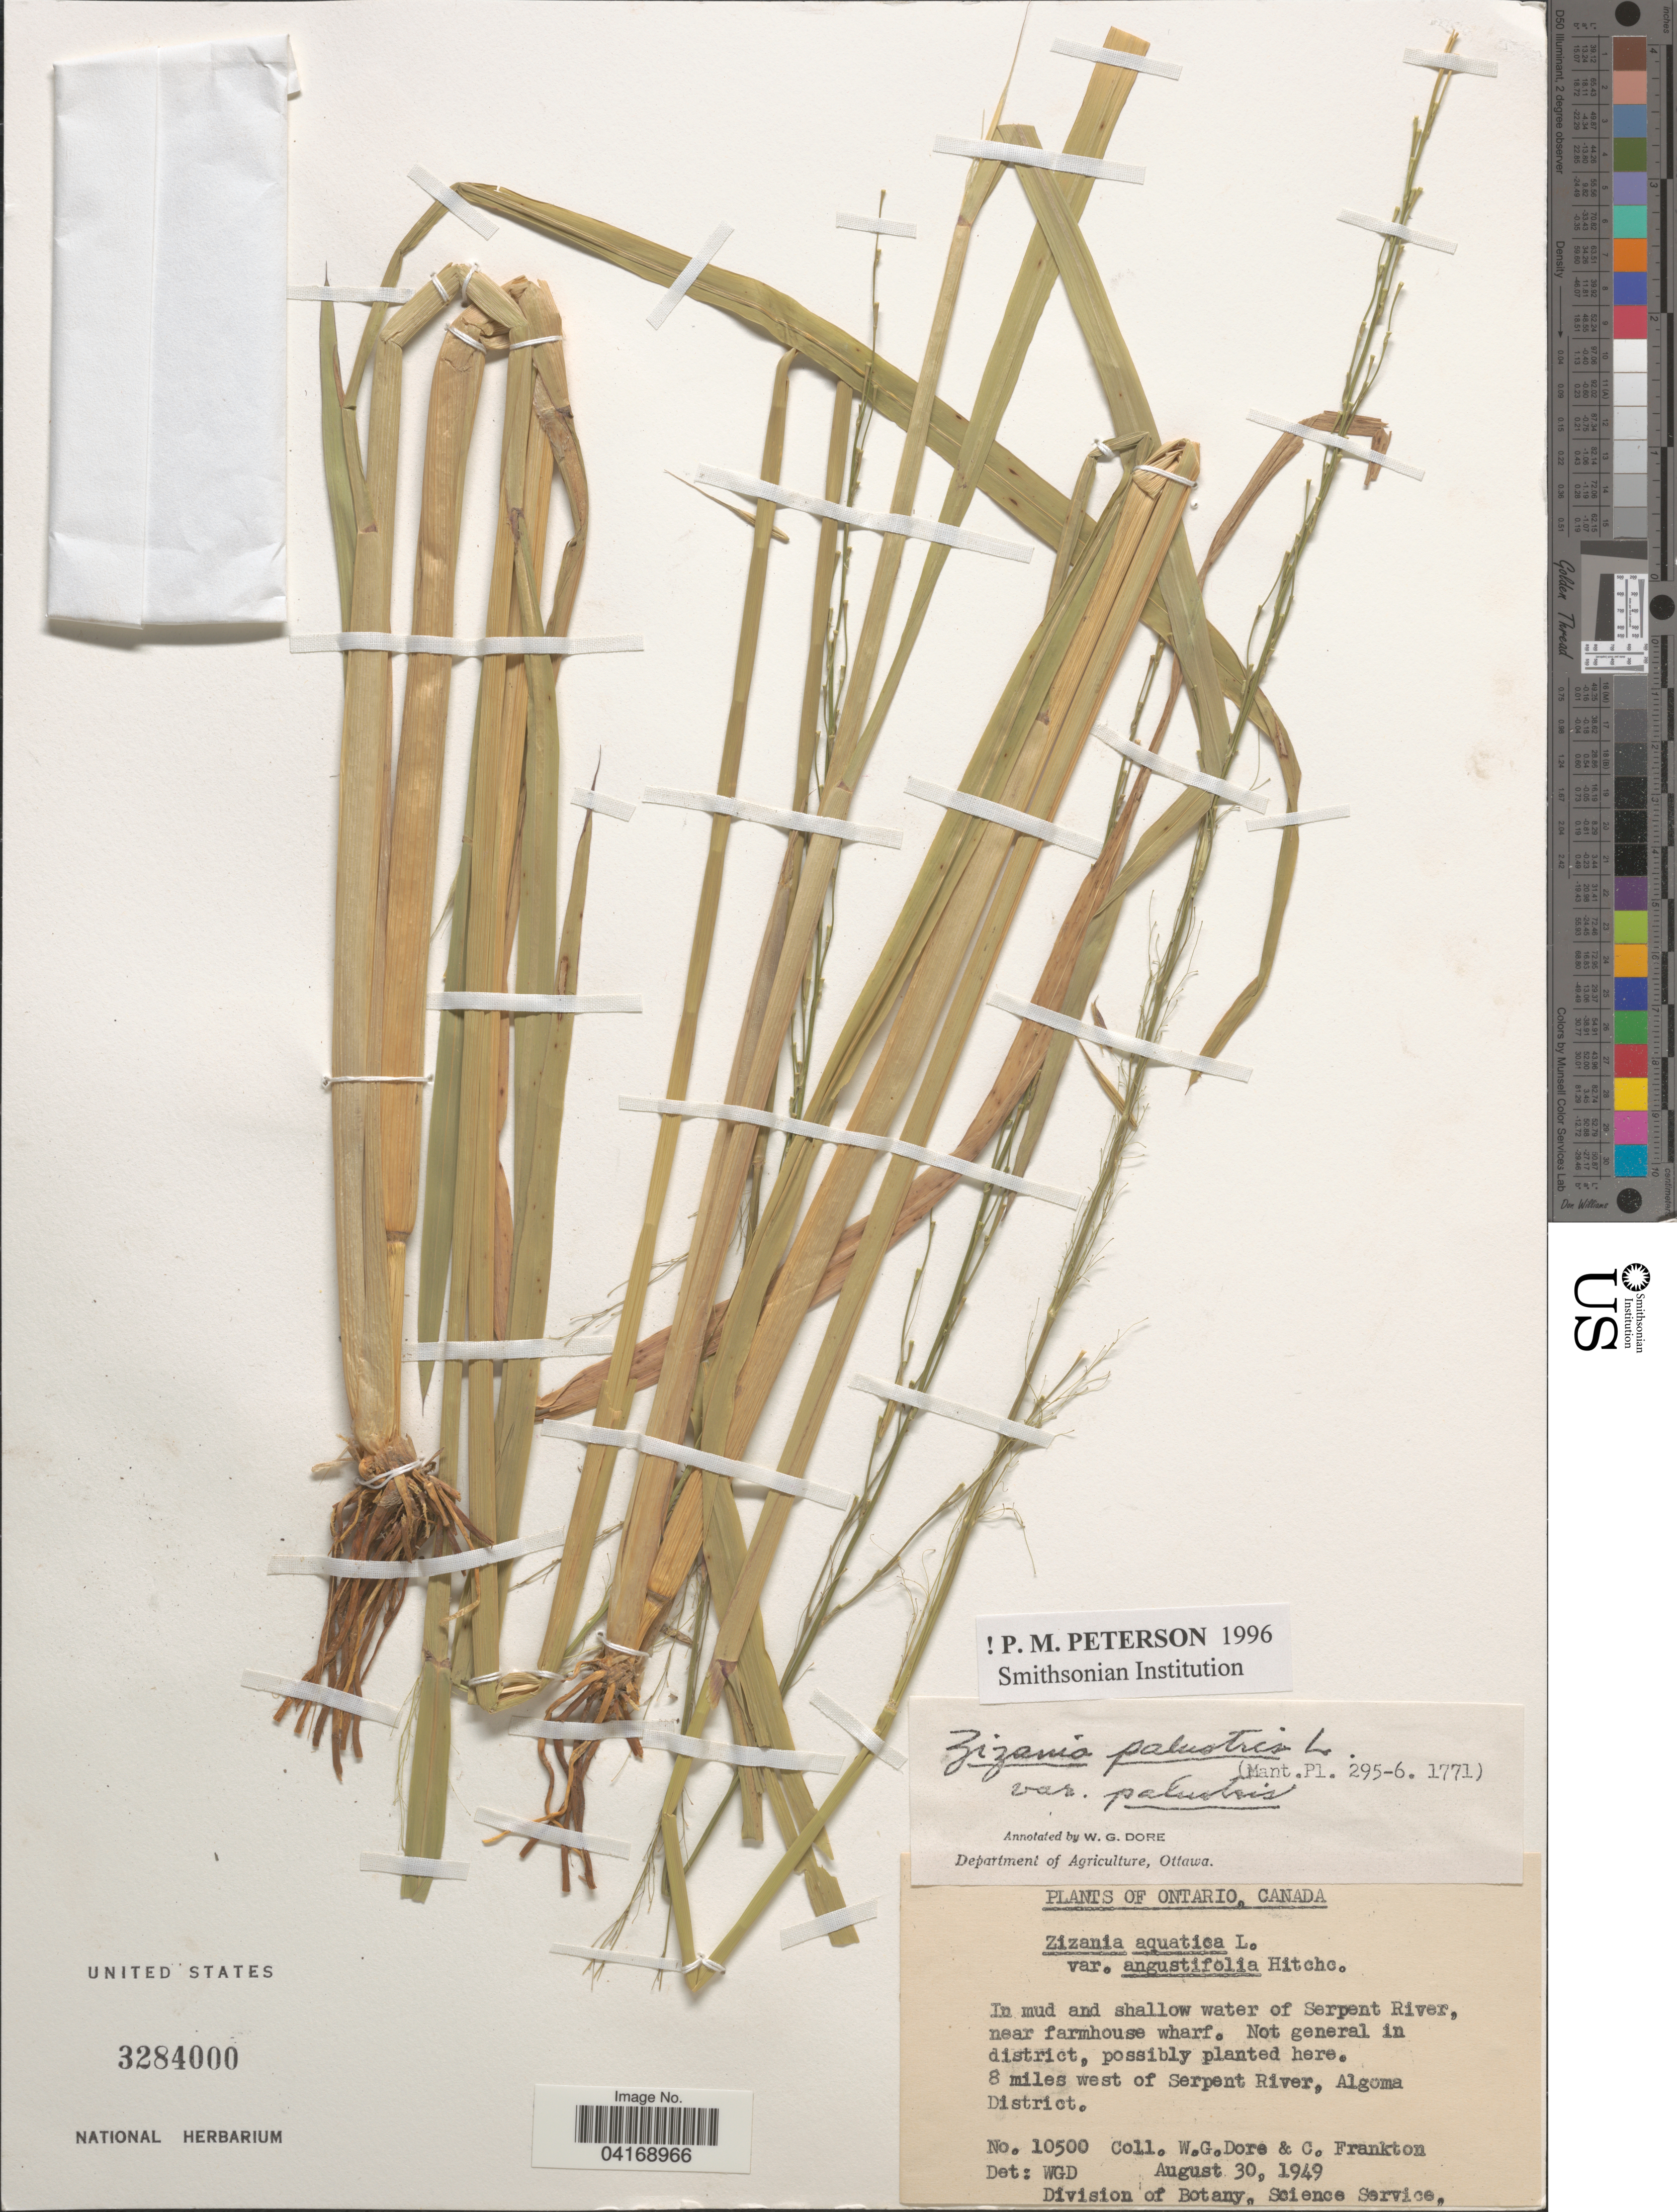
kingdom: Plantae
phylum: Tracheophyta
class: Liliopsida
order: Poales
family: Poaceae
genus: Zizania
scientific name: Zizania palustris var. palustris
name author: L.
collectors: W. Dore & C. Frankton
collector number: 10500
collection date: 1949-08-30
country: Canada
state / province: Ontario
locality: In mud and shallow water of Serpent River, near farmhouse wharf. 8 miles west of Serpent River, Algoma District.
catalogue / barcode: US 3284000